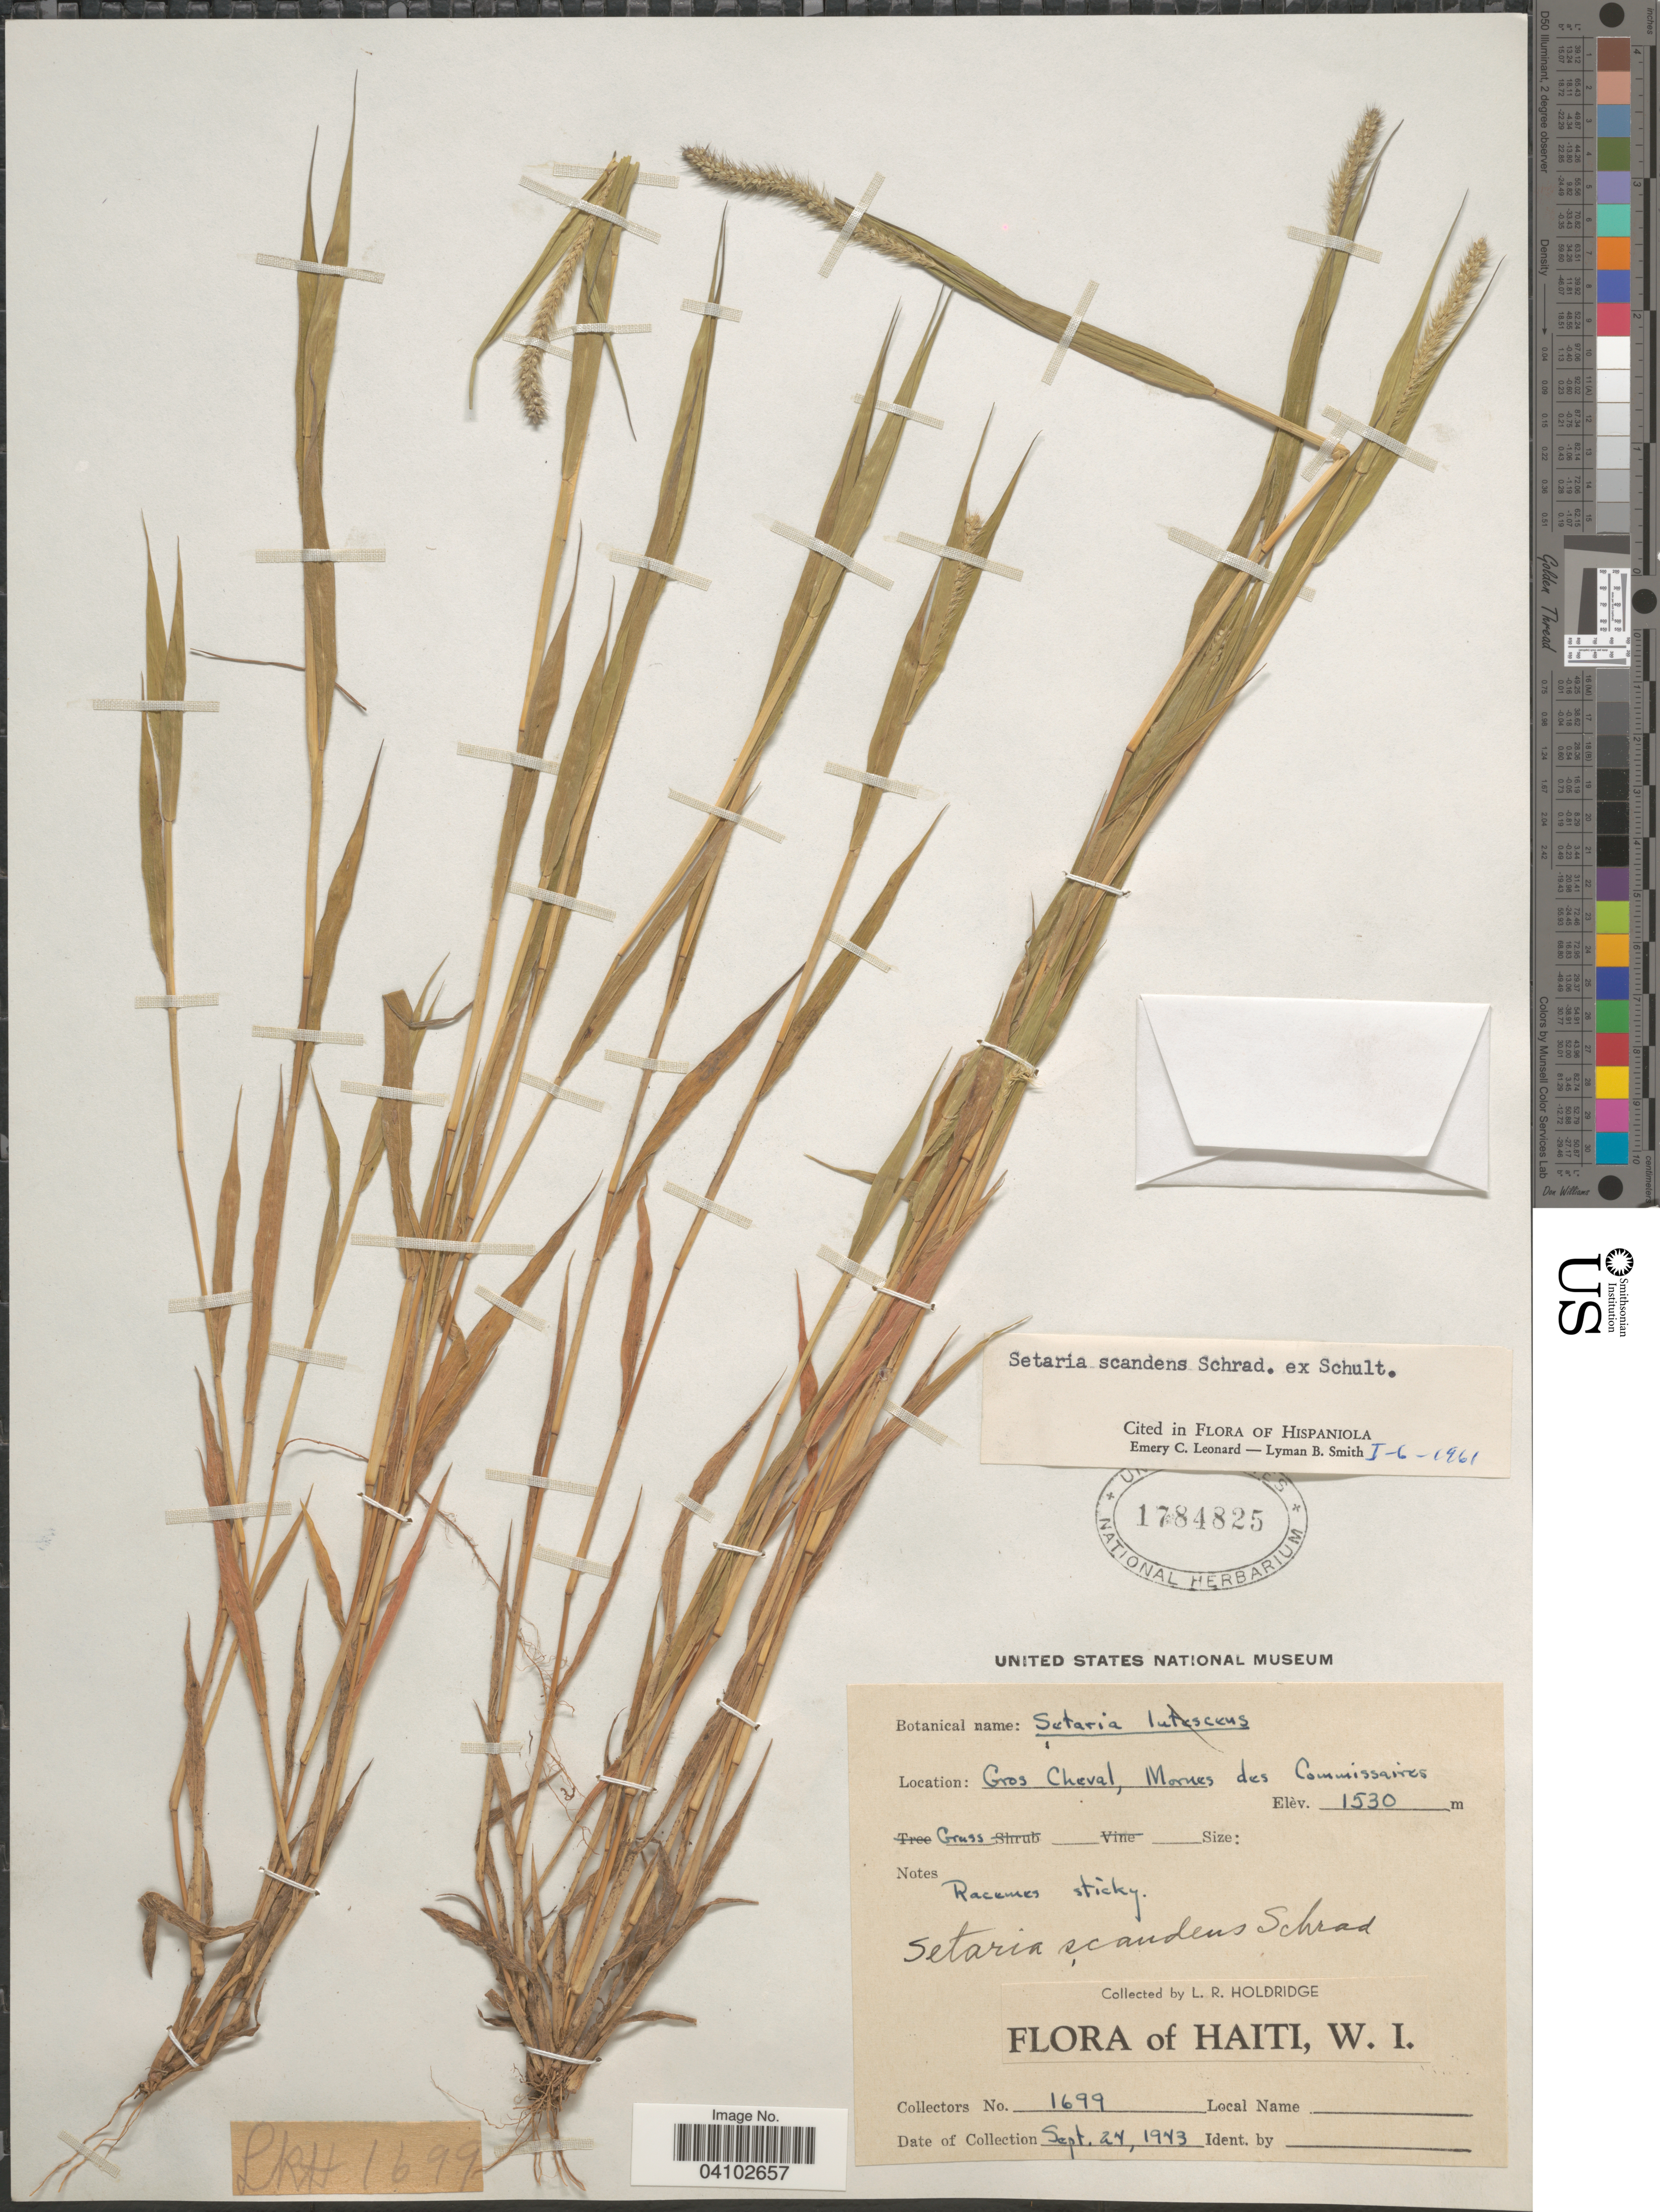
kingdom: Plantae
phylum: Tracheophyta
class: Liliopsida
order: Poales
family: Poaceae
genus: Setaria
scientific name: Setaria scandens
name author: Schrad.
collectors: L. Holdridge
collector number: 1699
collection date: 1943-09-24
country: Haiti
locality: Gros Cheval, Mornes des Commissaires.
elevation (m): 1530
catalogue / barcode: US 1784825